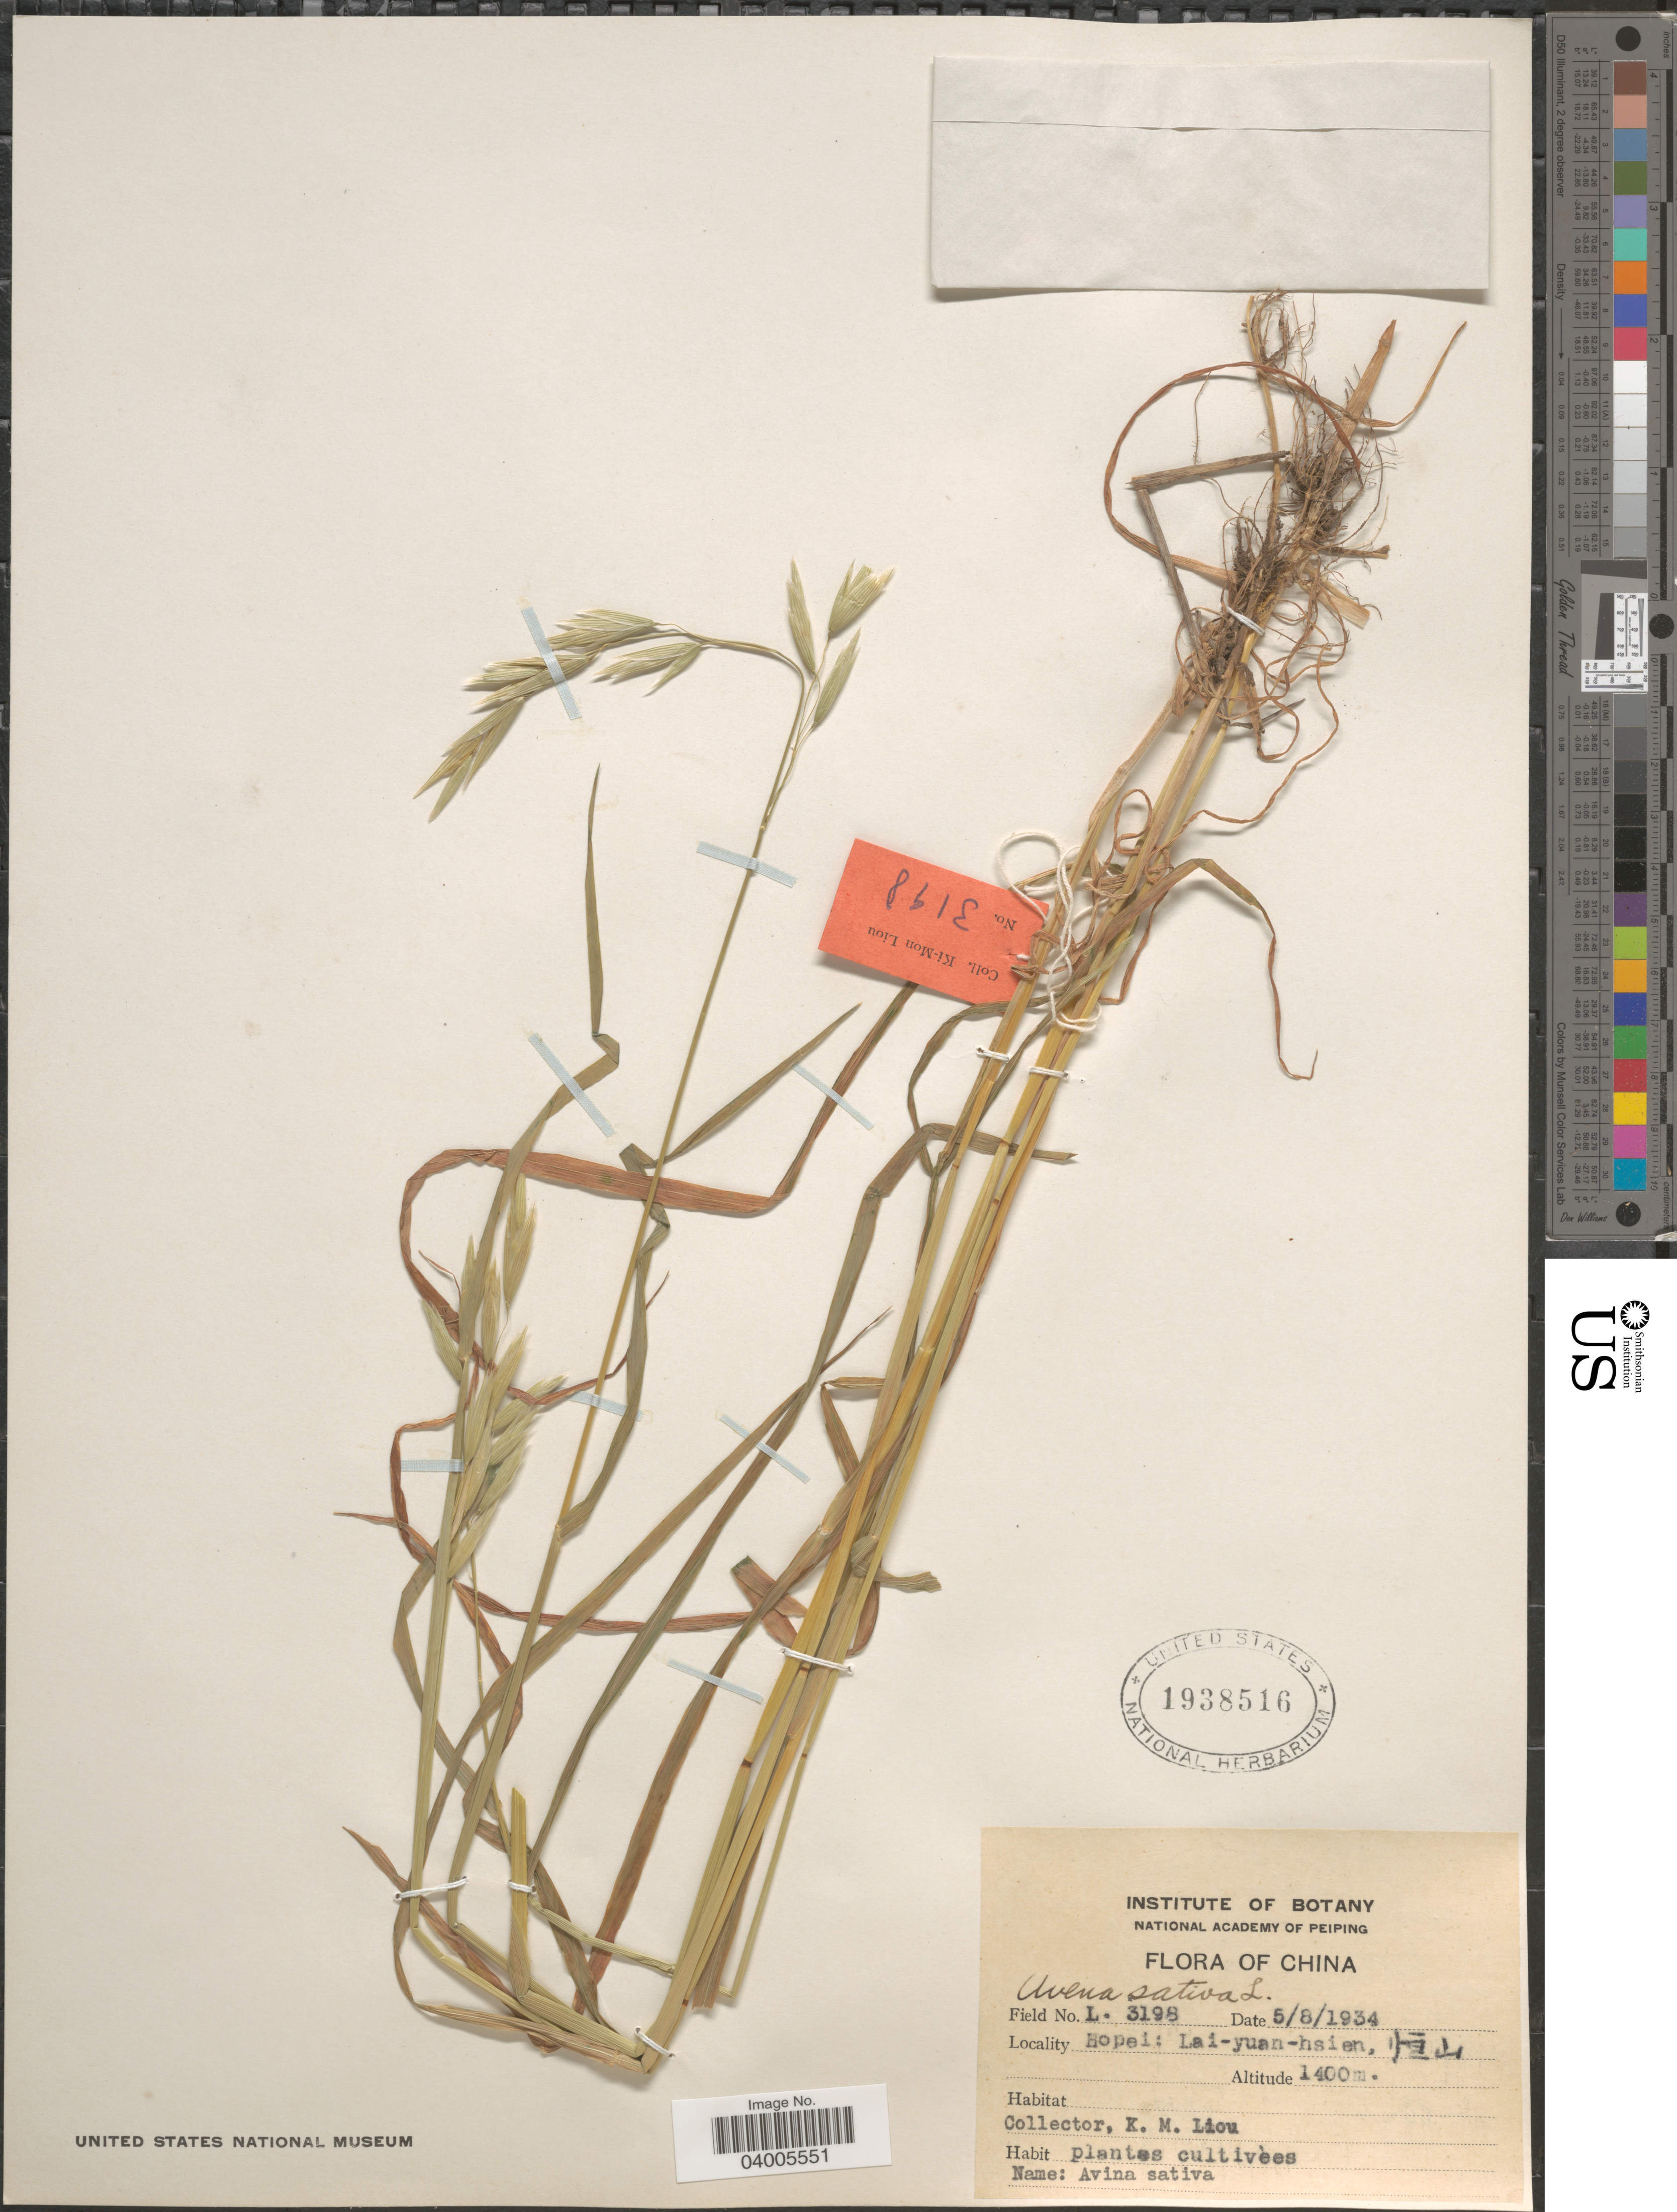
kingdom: Plantae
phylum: Tracheophyta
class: Liliopsida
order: Poales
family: Poaceae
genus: Avena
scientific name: Avena sativa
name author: L.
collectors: K. M. Liou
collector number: L.3198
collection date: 1934-08-05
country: China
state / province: Hebei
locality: Hopei: Lai-yuan-hsien, X.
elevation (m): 1400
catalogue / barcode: US 1938516